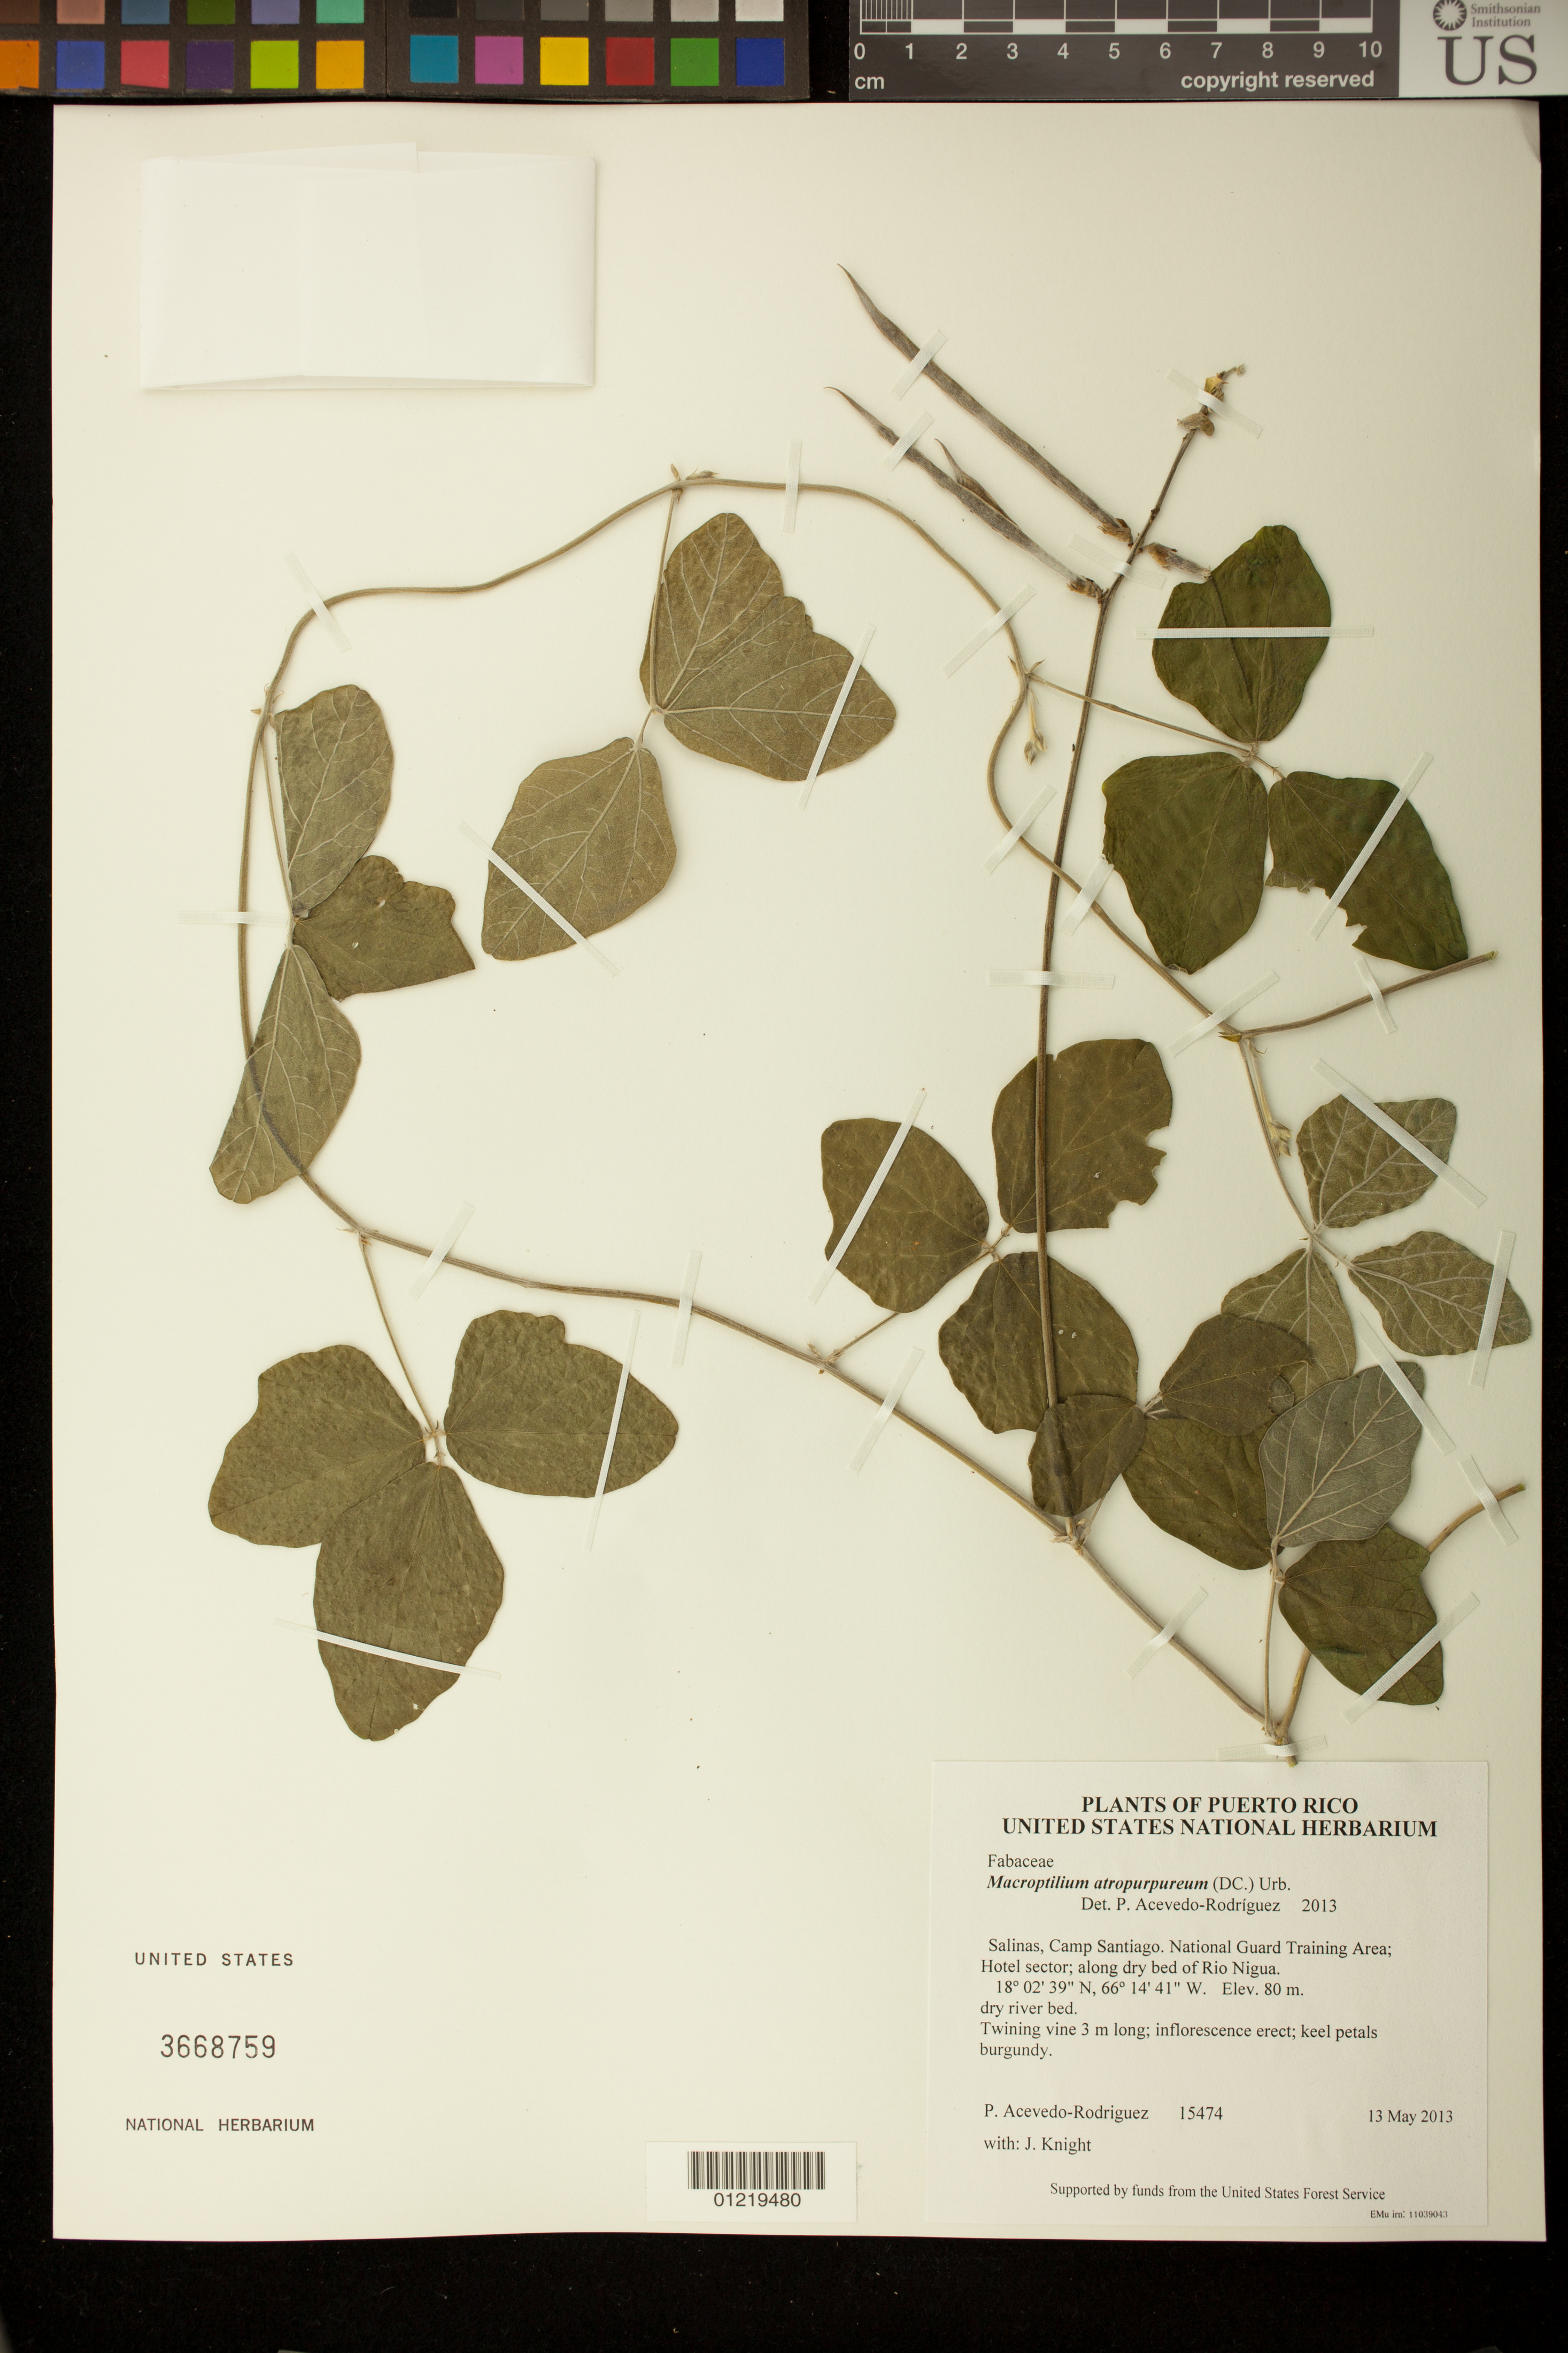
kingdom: Plantae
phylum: Tracheophyta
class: Magnoliopsida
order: Fabales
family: Fabaceae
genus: Macroptilium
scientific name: Macroptilium atropurpureum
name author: (DC.) Urb.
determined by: Acevedo-Rodríguez, P., (BOT), Smithsonian Institution - National Museum of Natural History (UNITED STATES)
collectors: P. Acevedo-Rodr. & J. Knight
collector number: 15474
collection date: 2013-05-13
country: Puerto Rico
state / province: Salinas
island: Puerto Rico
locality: Camp Santiago. National Guard Training Area; Hotel sector; along dry bed of Rio Nigua.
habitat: dry river bed.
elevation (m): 80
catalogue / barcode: US 3668759